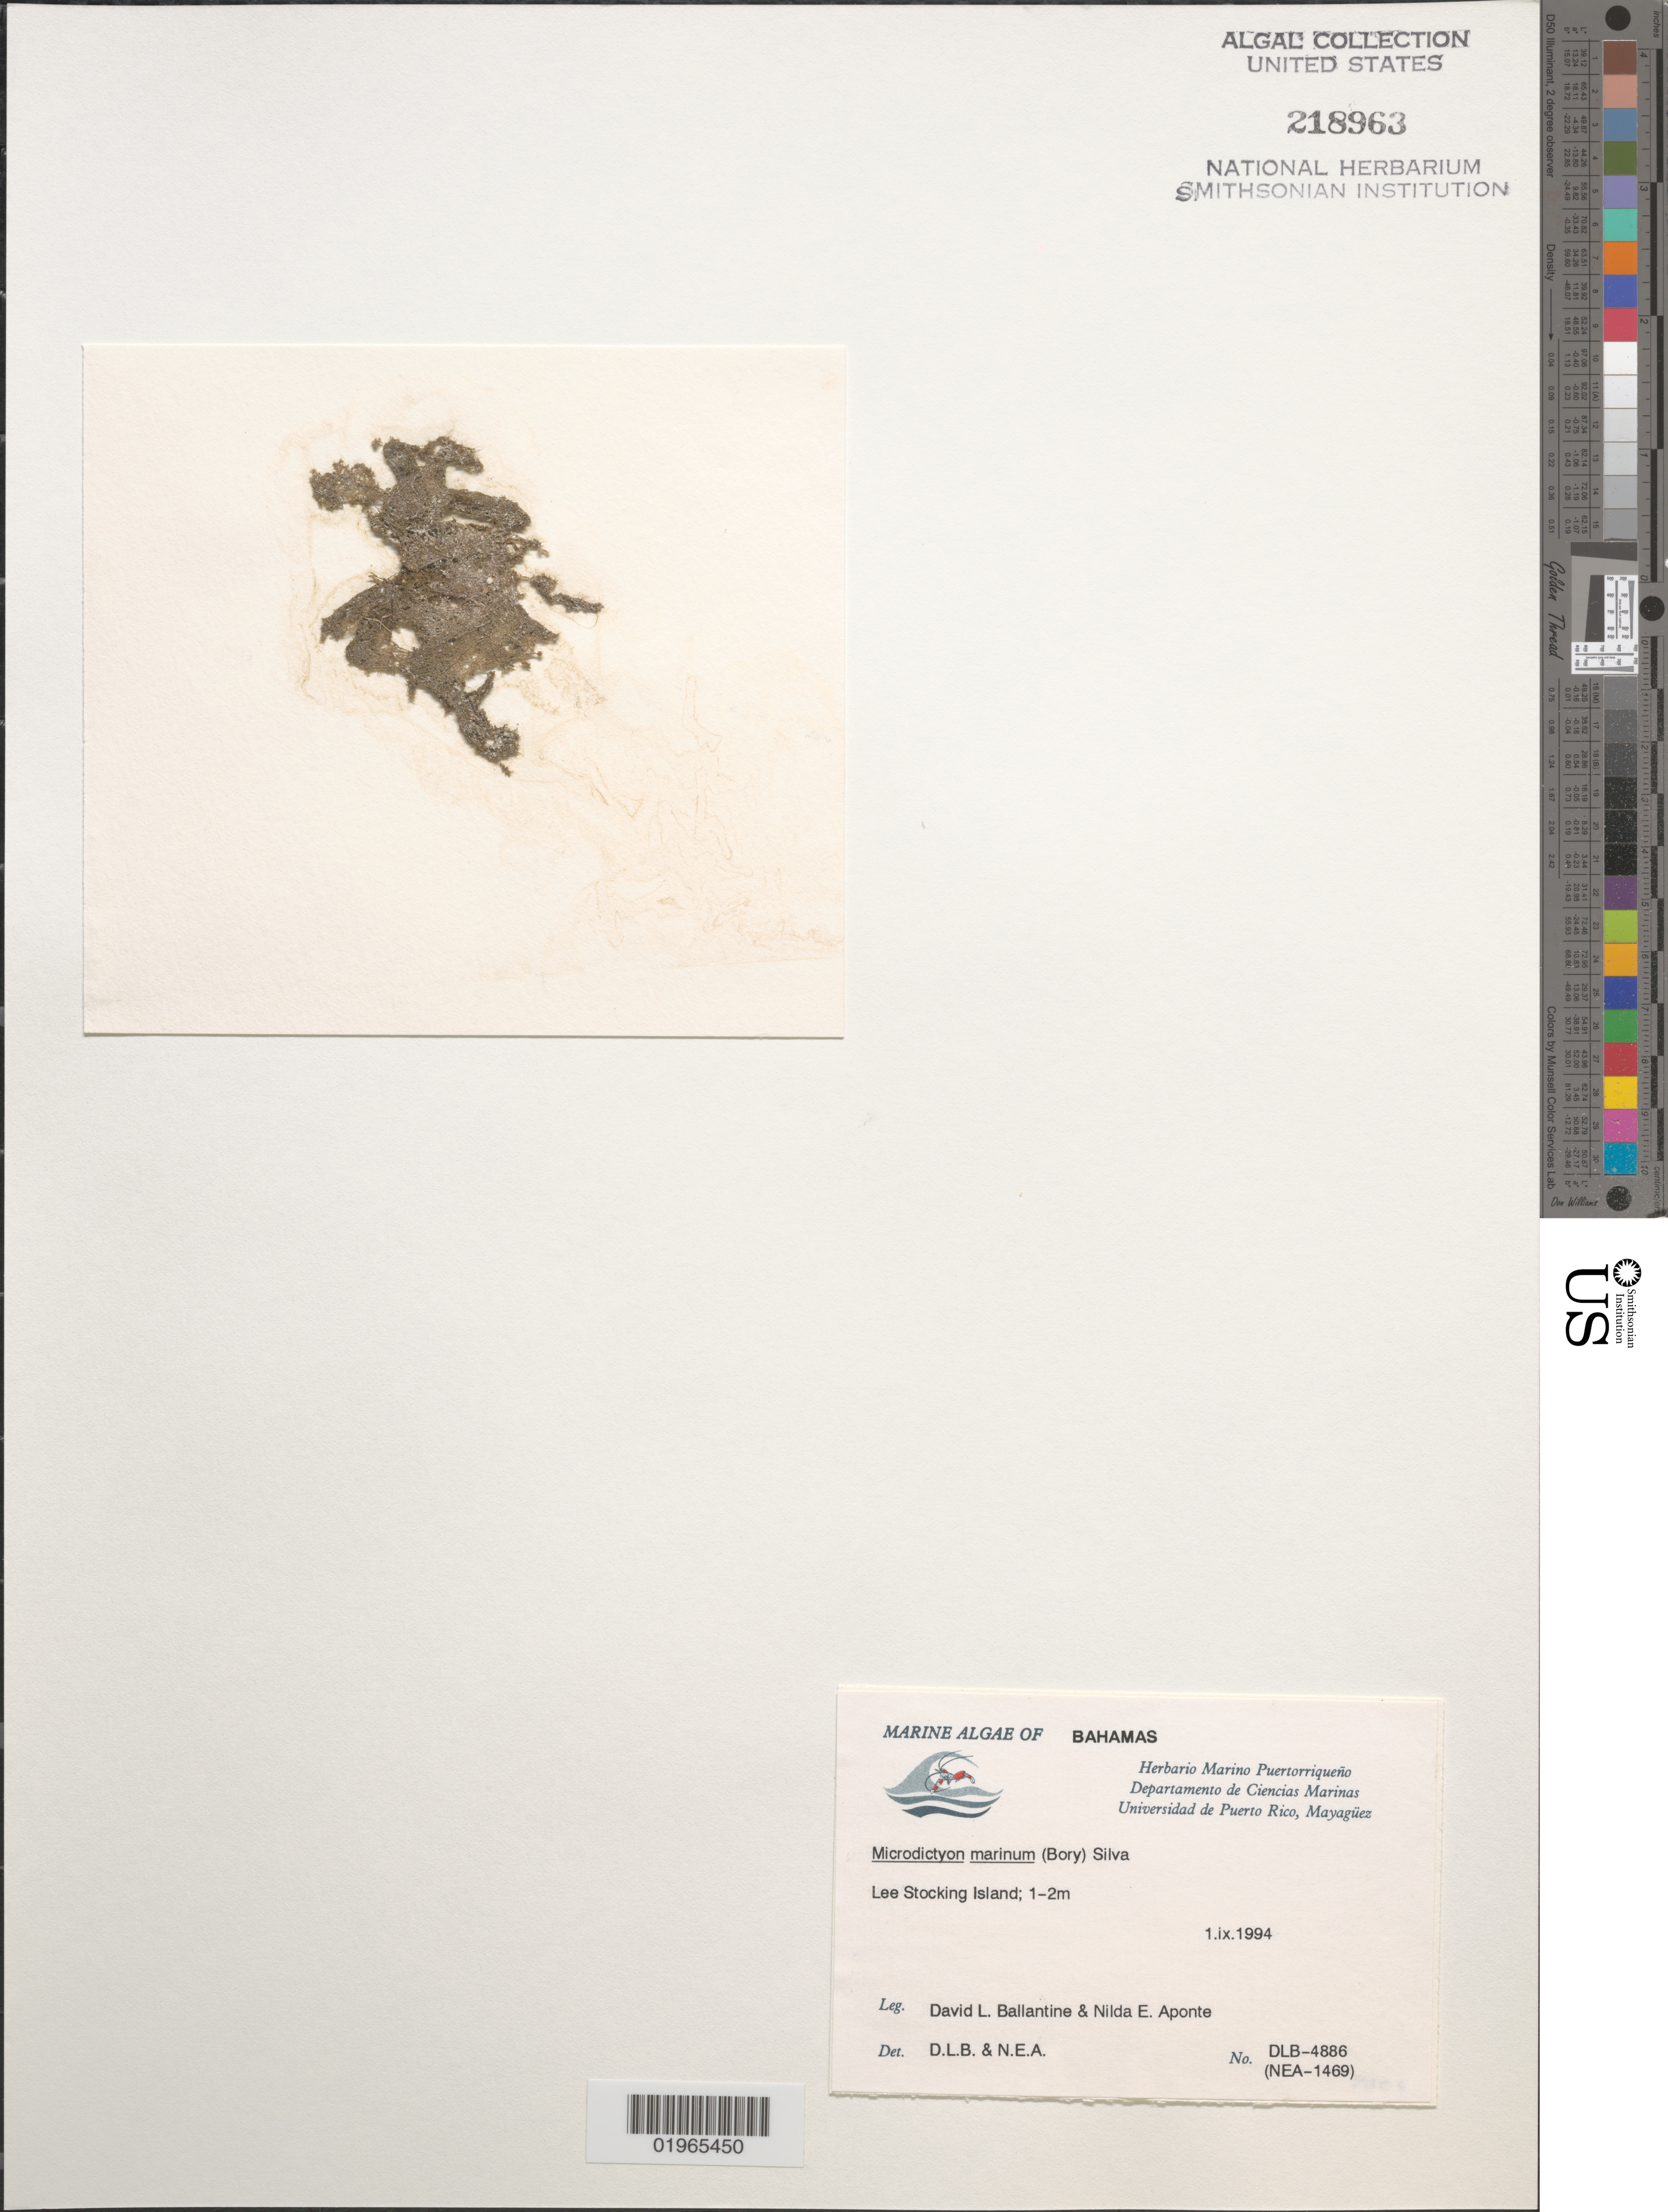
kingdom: Plantae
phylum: Chlorophyta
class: Ulvophyceae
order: Cladophorales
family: Anadyomenaceae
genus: Microdictyon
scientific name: Microdictyon marinum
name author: (Bory) P.C. Silva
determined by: Ballantine, D. L.; Aponte, N. E.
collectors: D.L. Ballantine & N. E. Aponte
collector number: DLB 4886, NEA 1469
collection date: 1994-09-01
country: Bahamas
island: Lee Stocking Island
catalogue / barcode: US 218963